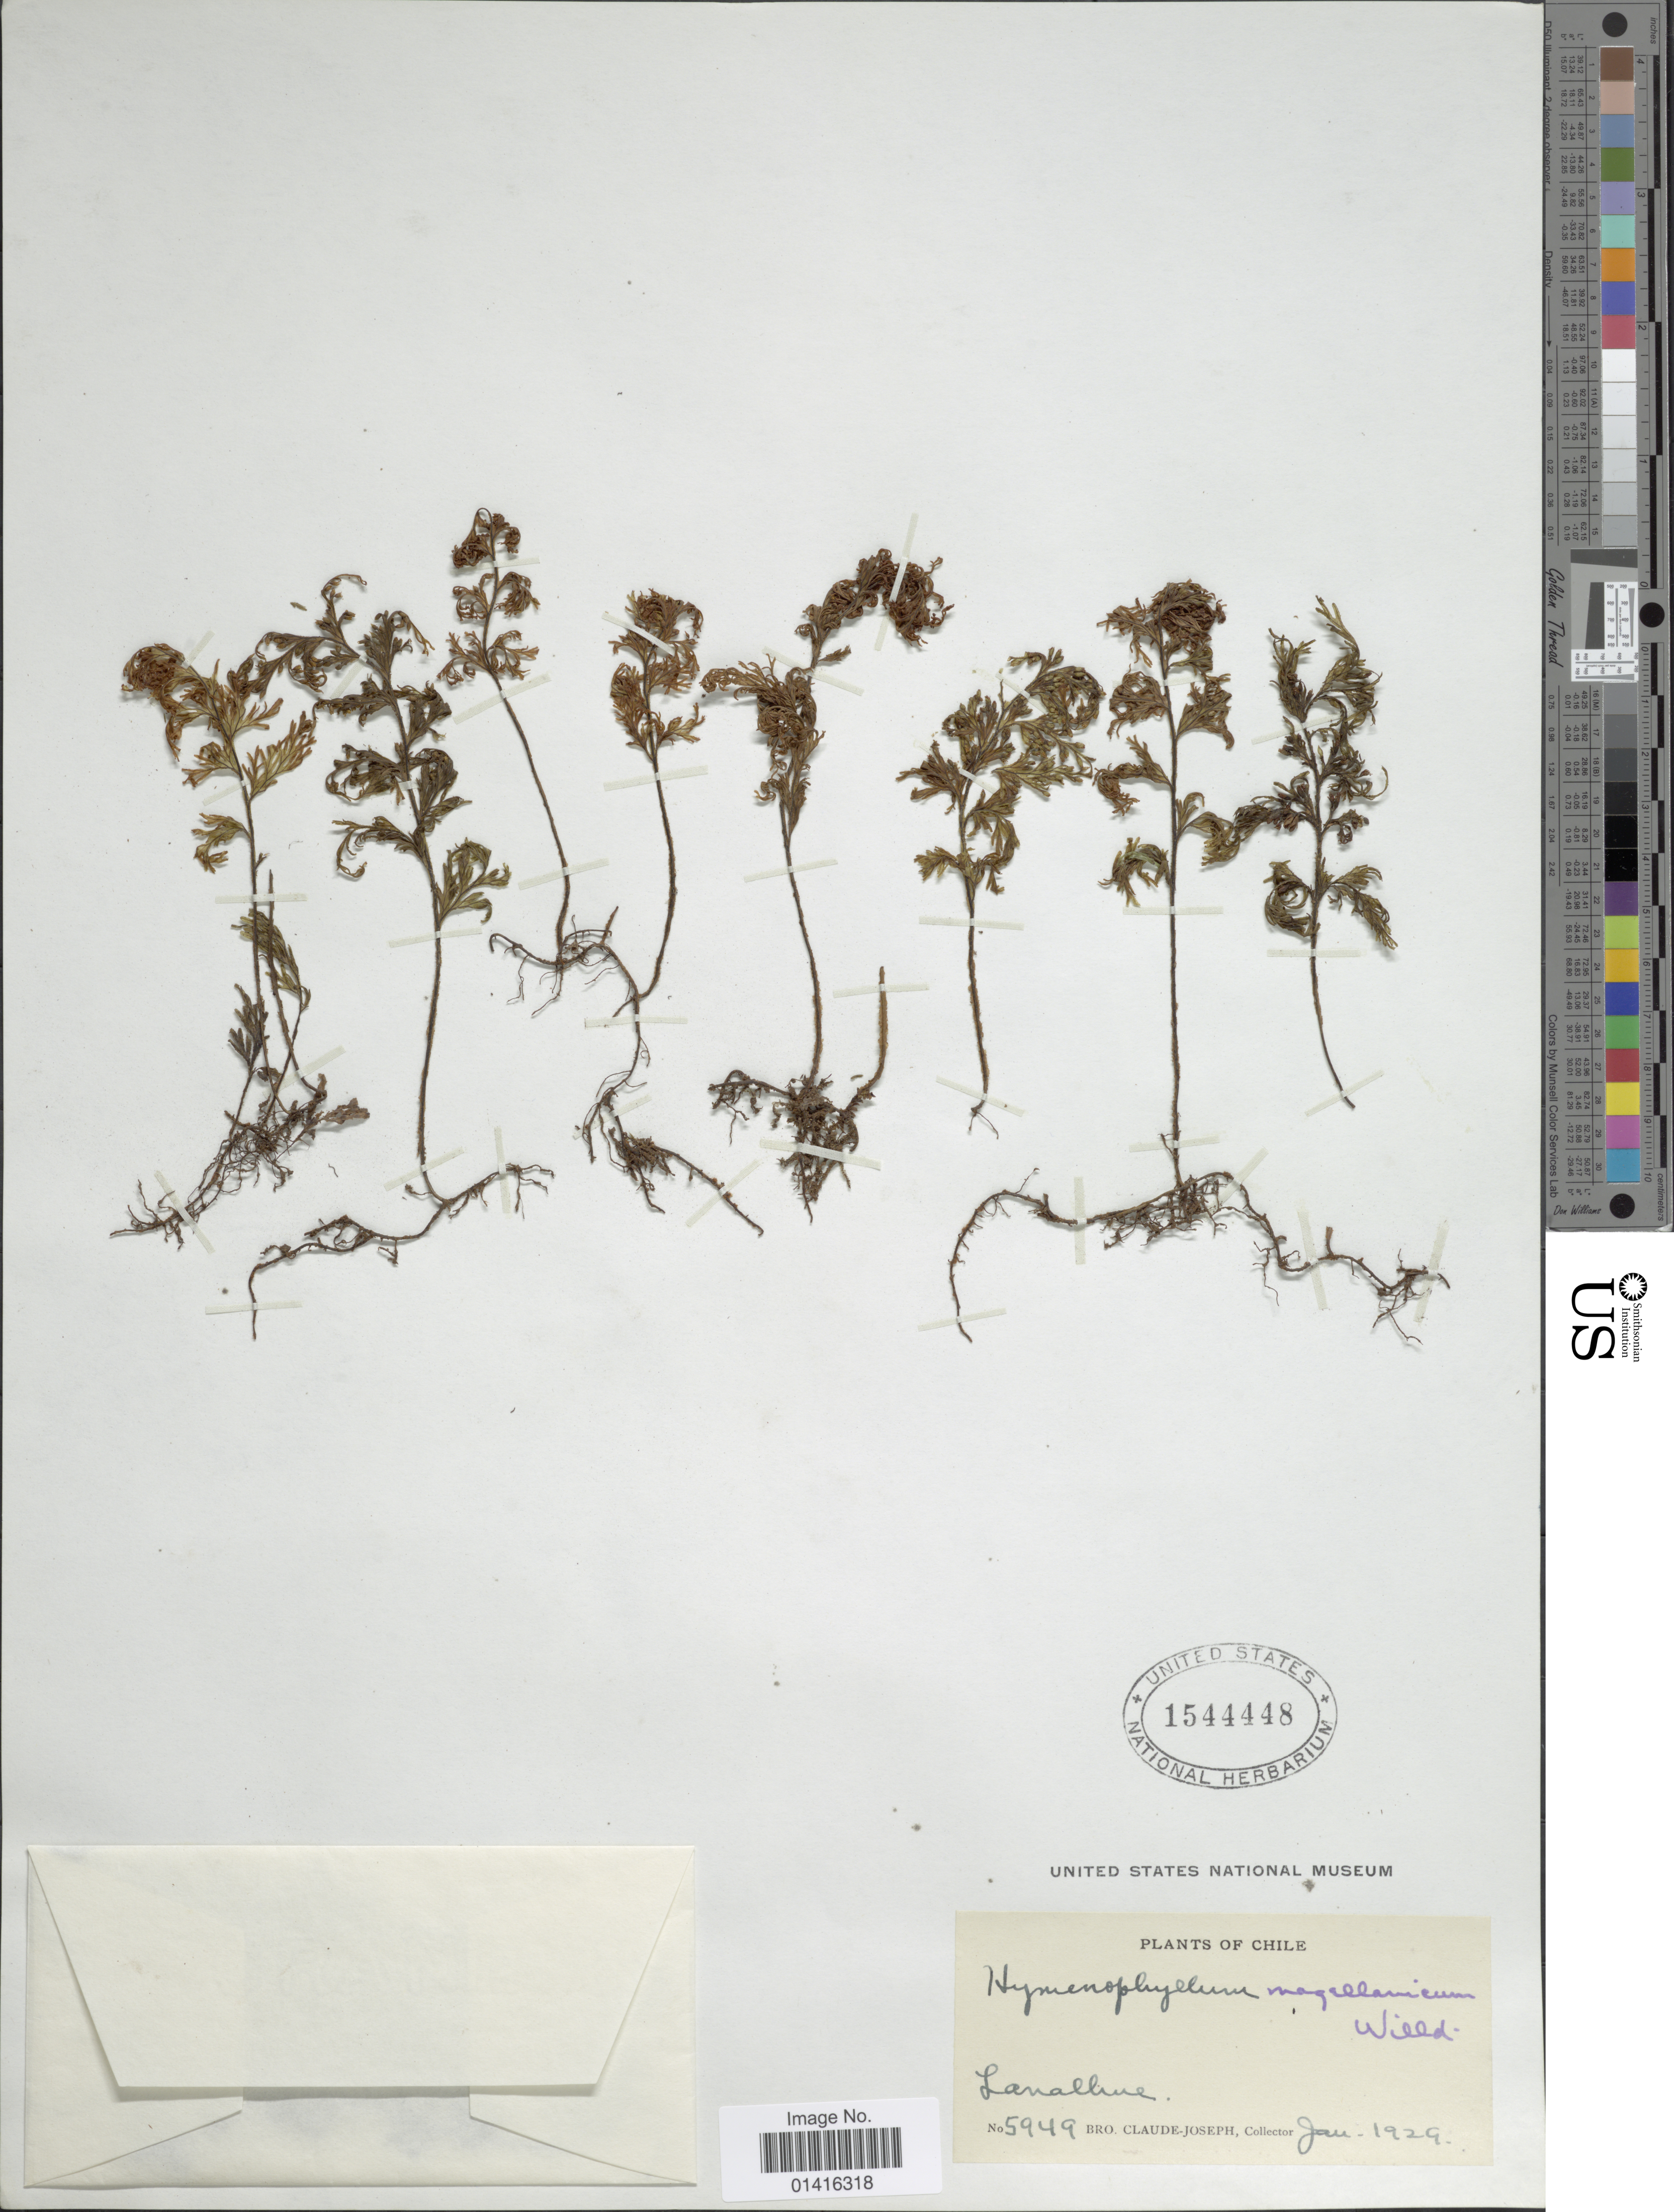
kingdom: Plantae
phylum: Tracheophyta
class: Polypodiopsida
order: Hymenophyllales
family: Hymenophyllaceae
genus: Hymenophyllum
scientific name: Hymenophyllum magellanicum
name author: Willd. ex Kunze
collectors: Frere Claude Joseph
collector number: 5949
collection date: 1929-01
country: Chile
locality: Lanalhue.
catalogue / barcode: US 1544448